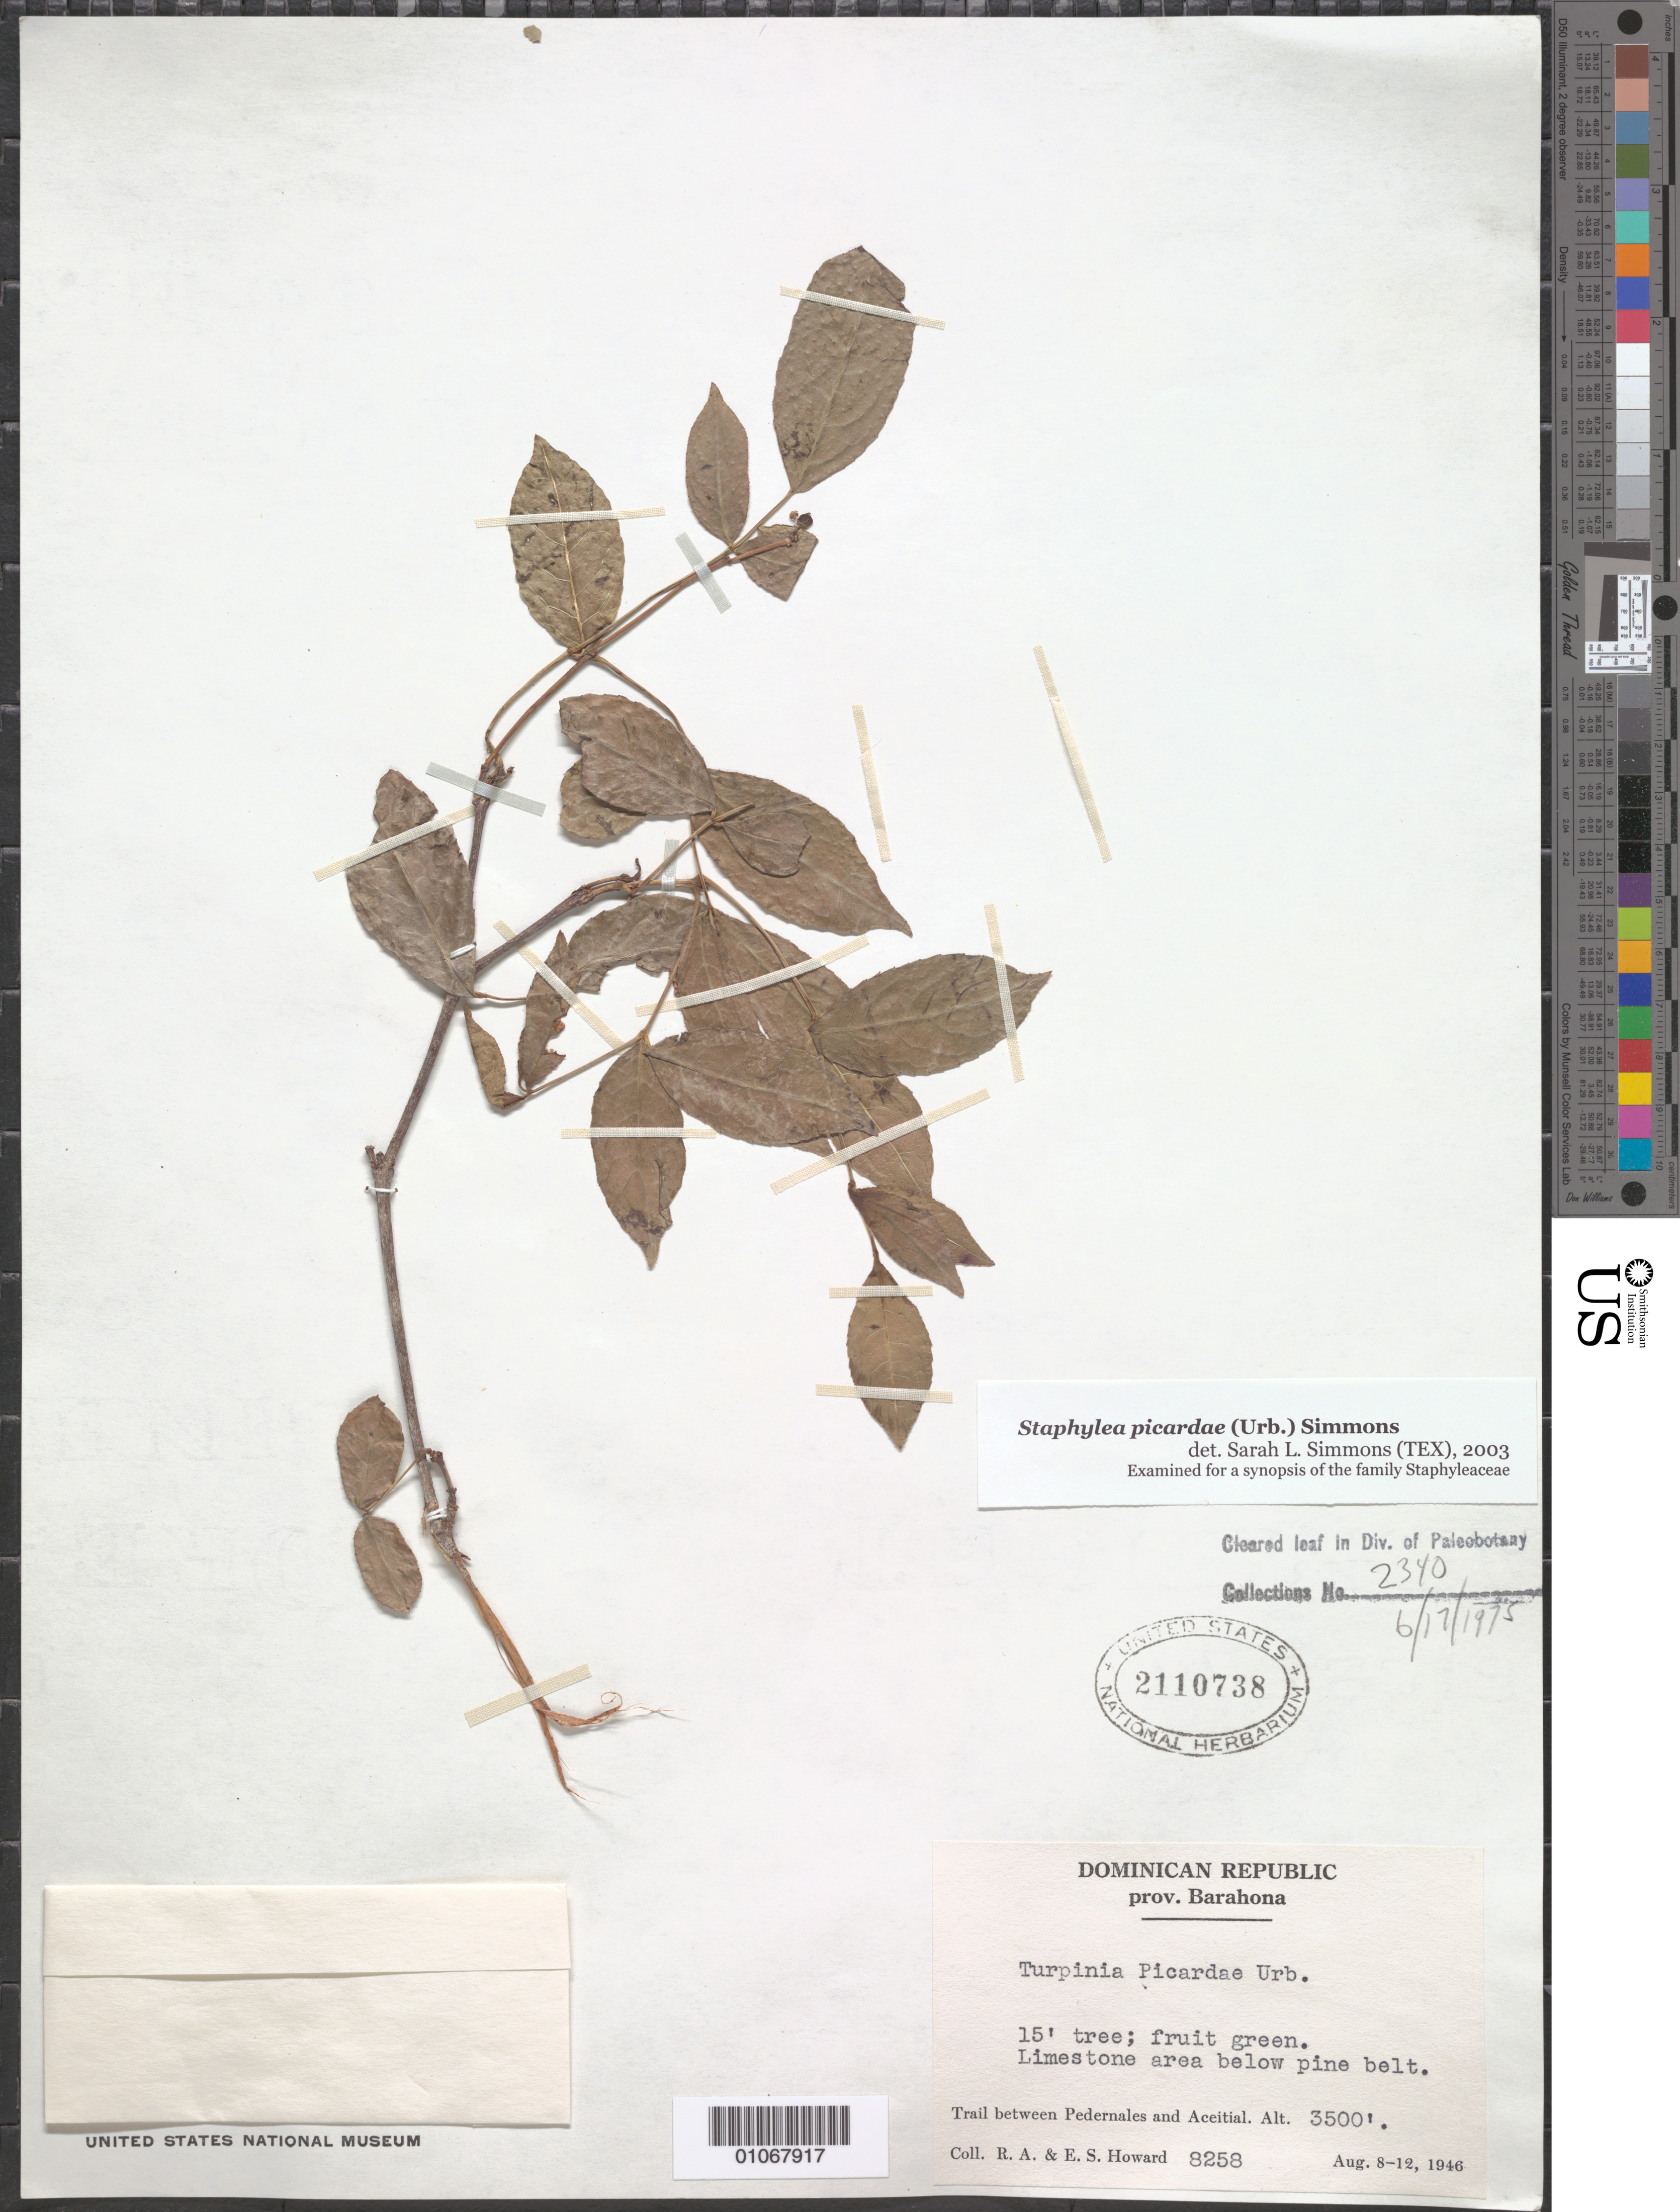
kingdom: Plantae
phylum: Tracheophyta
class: Magnoliopsida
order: Crossosomatales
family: Staphyleaceae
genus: Turpinia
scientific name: Turpinia picardae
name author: Urb.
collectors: R. A. Howard & E. S. Howard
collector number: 8258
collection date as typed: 08 Aug 1946 to 12 Aug 1946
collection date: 1946-08-08/1946-08-12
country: Dominican Republic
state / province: Barahona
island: Hispaniola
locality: Trail between Pedernales and Aceitial.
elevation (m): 1067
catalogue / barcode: US 2110738